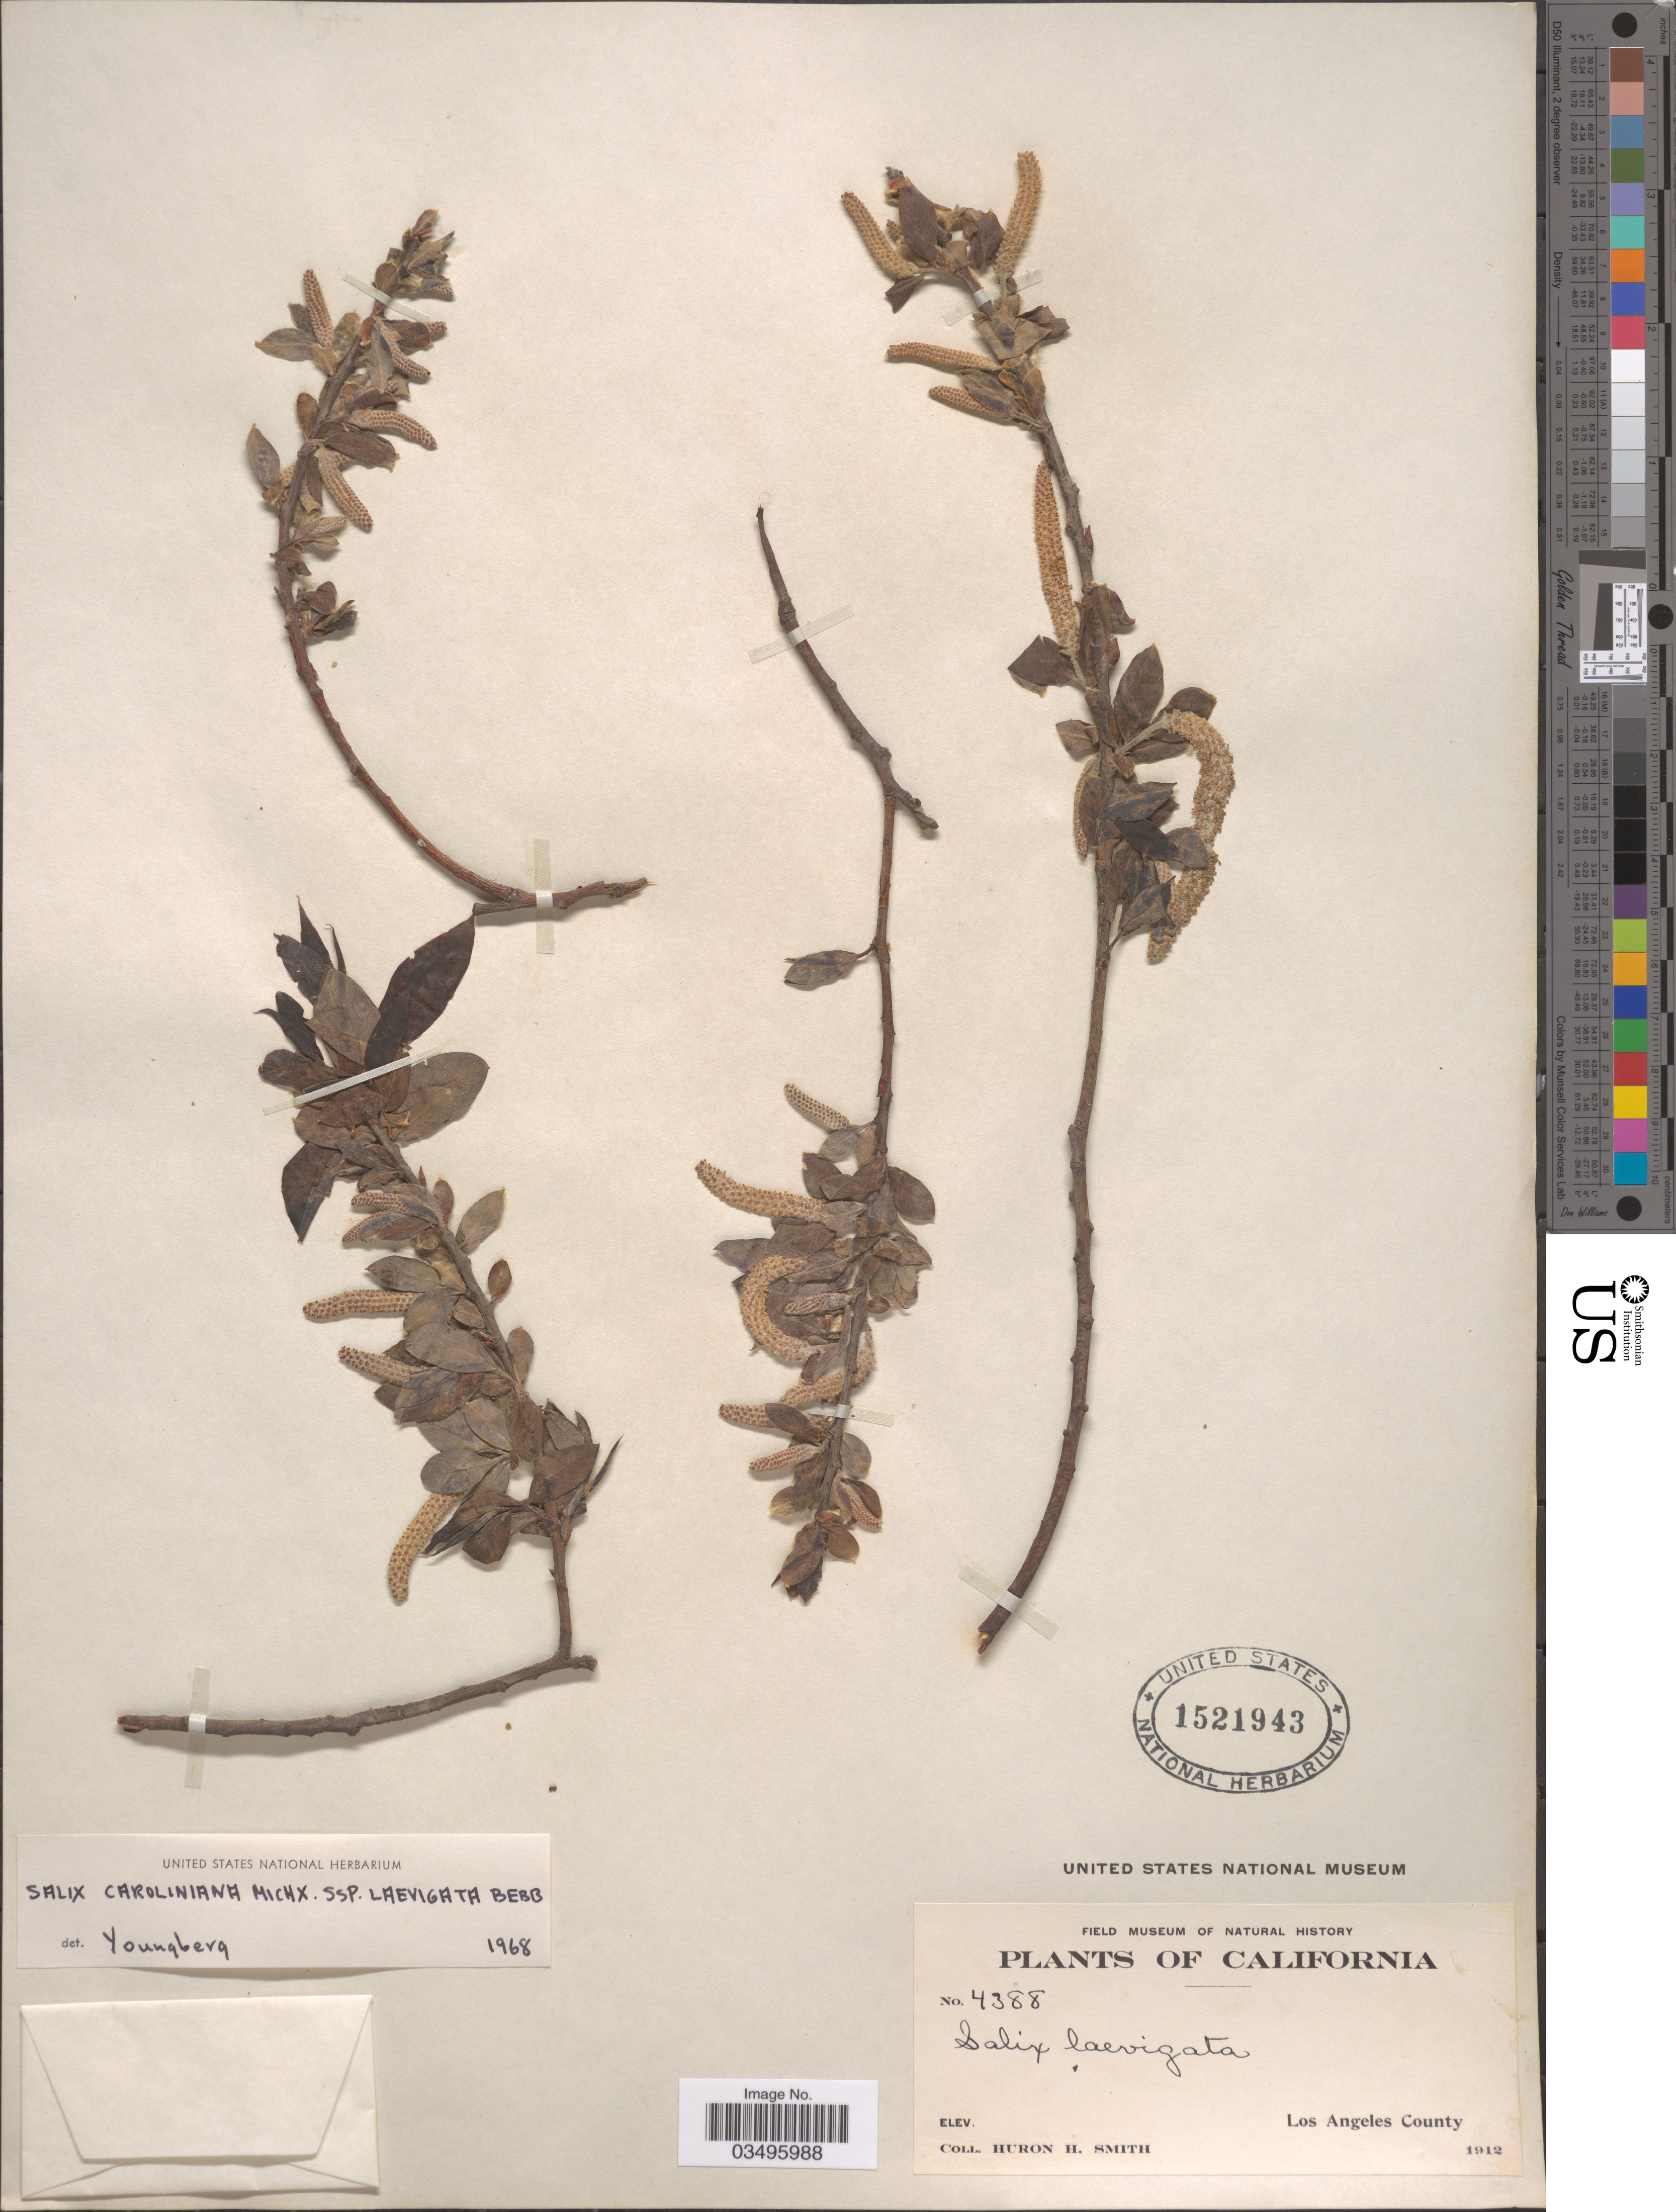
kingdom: Plantae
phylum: Tracheophyta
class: Magnoliopsida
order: Malpighiales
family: Salicaceae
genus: Salix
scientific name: Salix caroliniana subsp. laevigata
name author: Bebb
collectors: Huron H. Smith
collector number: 4388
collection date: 1912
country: United States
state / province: California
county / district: Los Angeles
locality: Los Angeles County.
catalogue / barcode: US 1521943